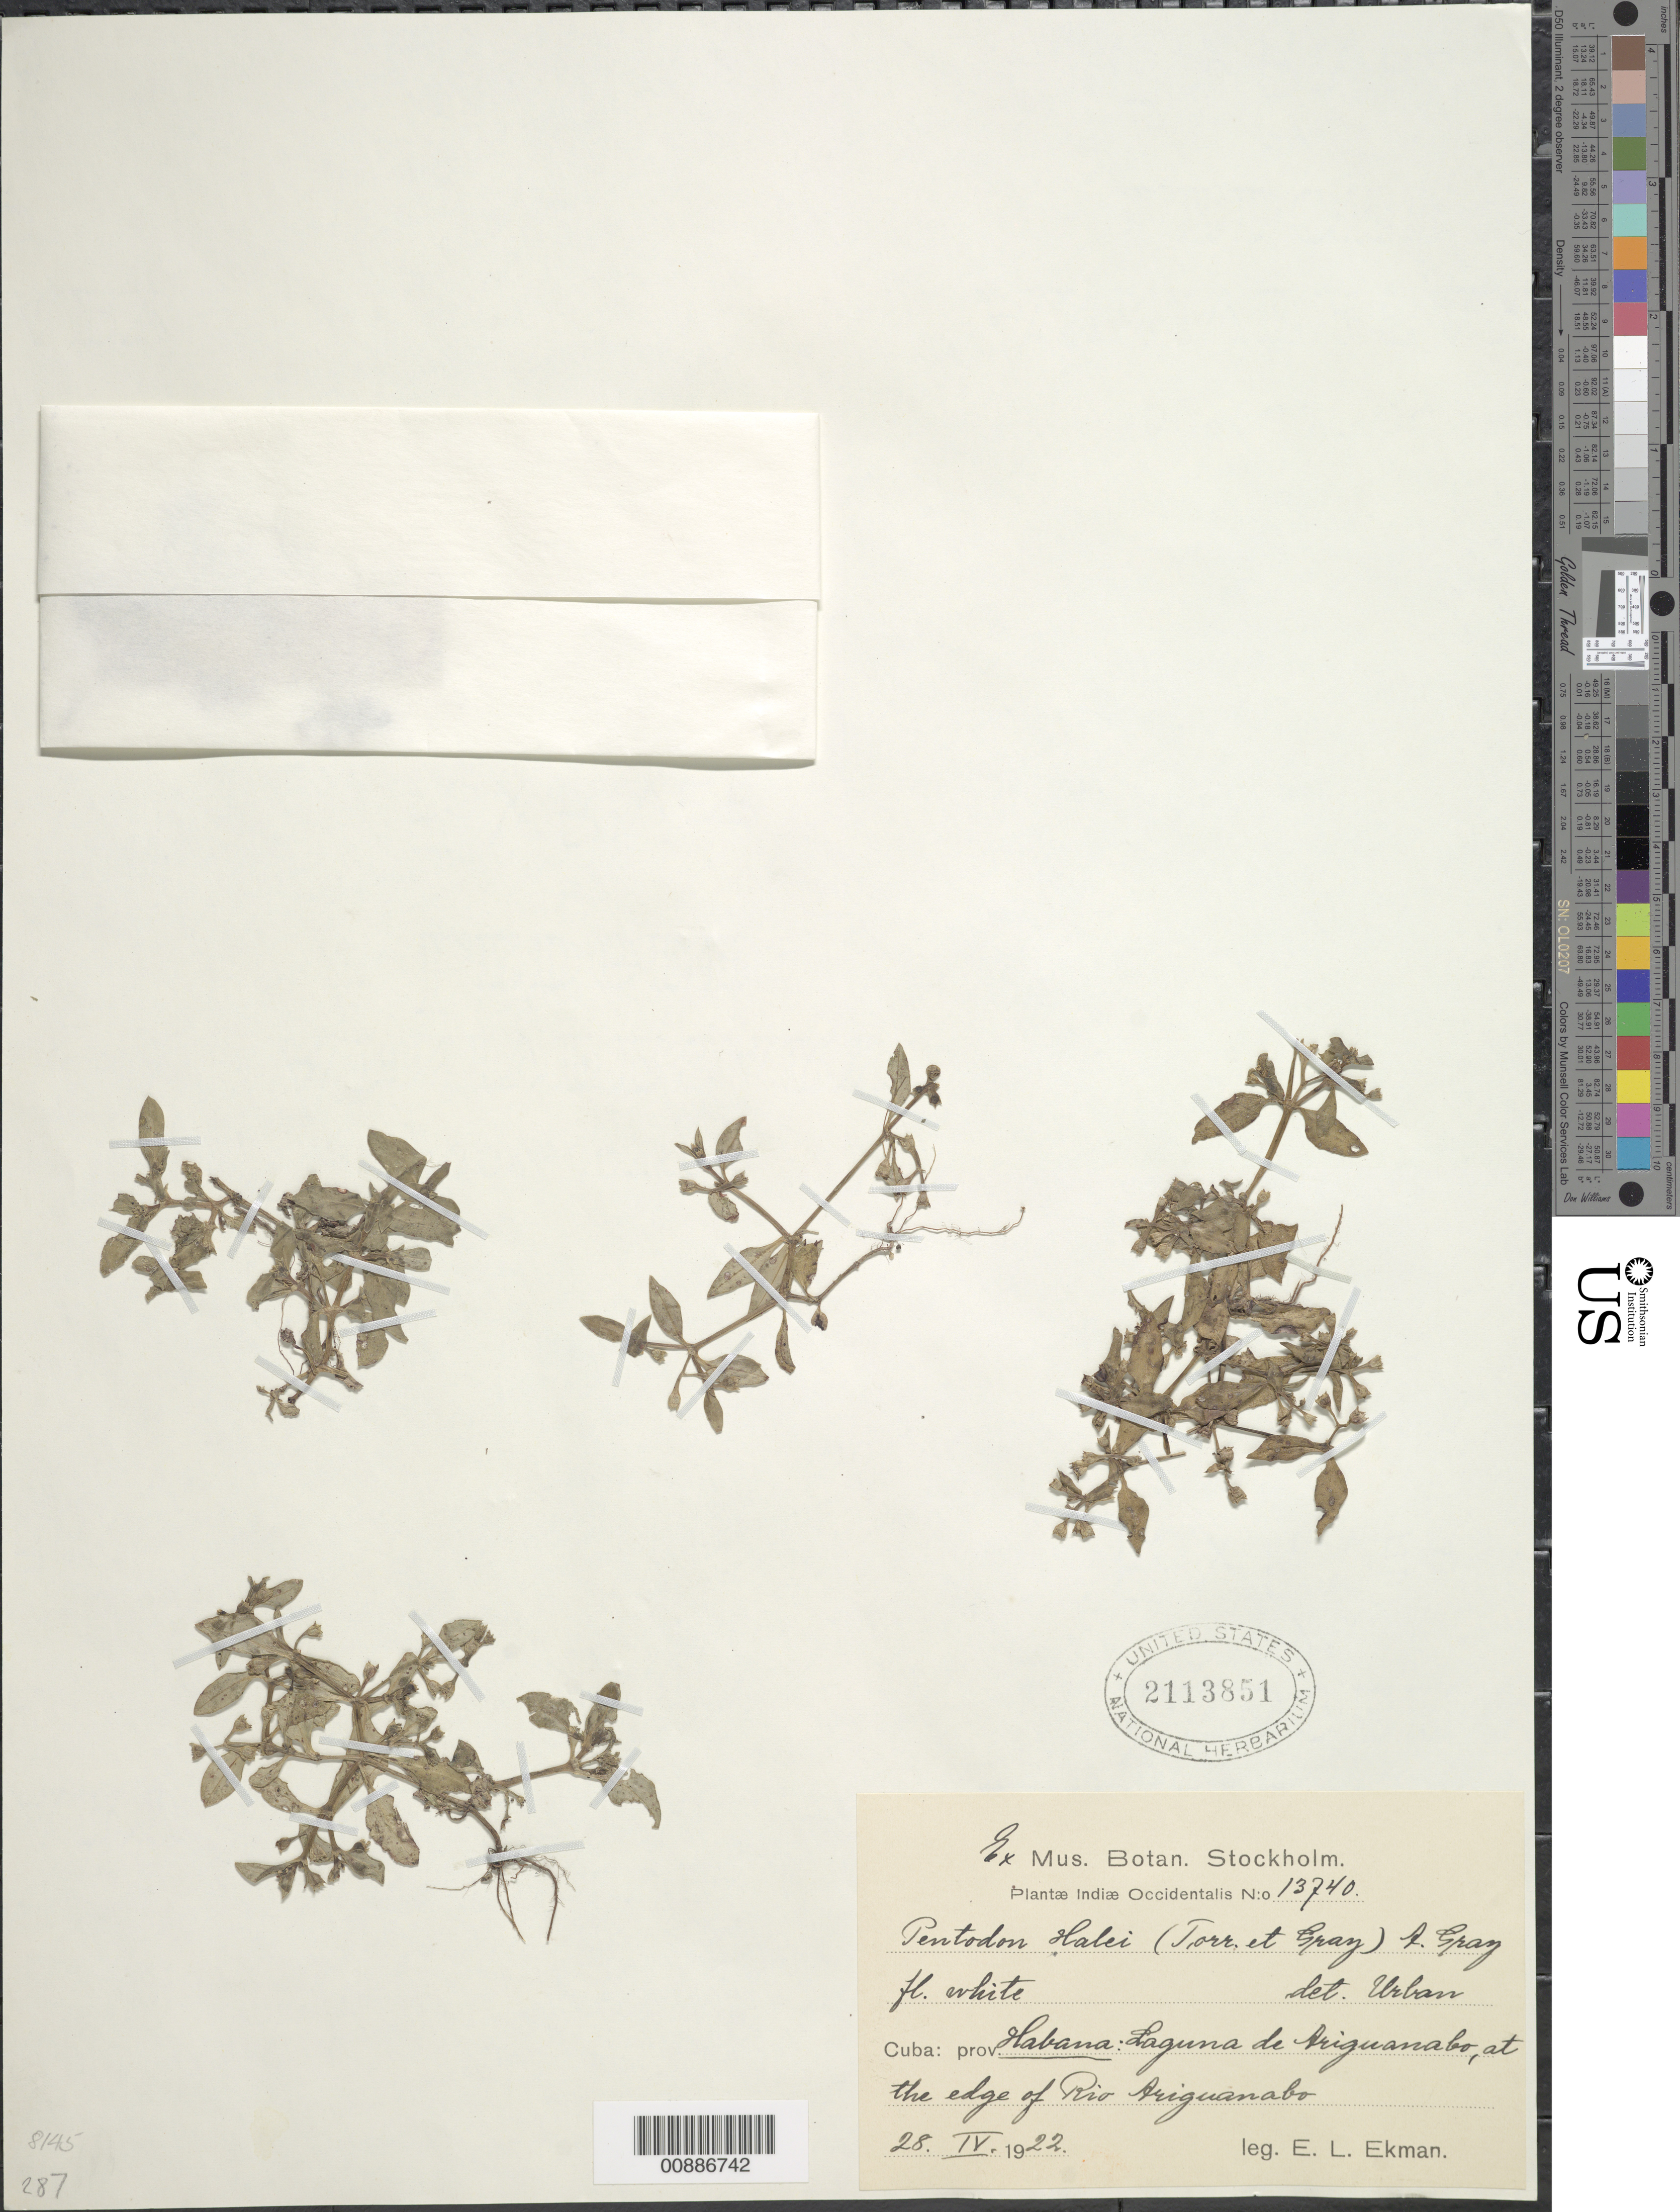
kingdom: Plantae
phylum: Tracheophyta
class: Magnoliopsida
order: Gentianales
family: Rubiaceae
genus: Pentodon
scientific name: Pentodon pentandrus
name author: (Schumach. & Thonn.) Vatke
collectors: E. L. Ekman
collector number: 13740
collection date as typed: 28 Apr 1922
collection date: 1922-04-28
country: Cuba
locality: Habana: Laguna de Ariguanabo, at edge of Río Ariguanabo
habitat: At edge of river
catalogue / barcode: US 2113851